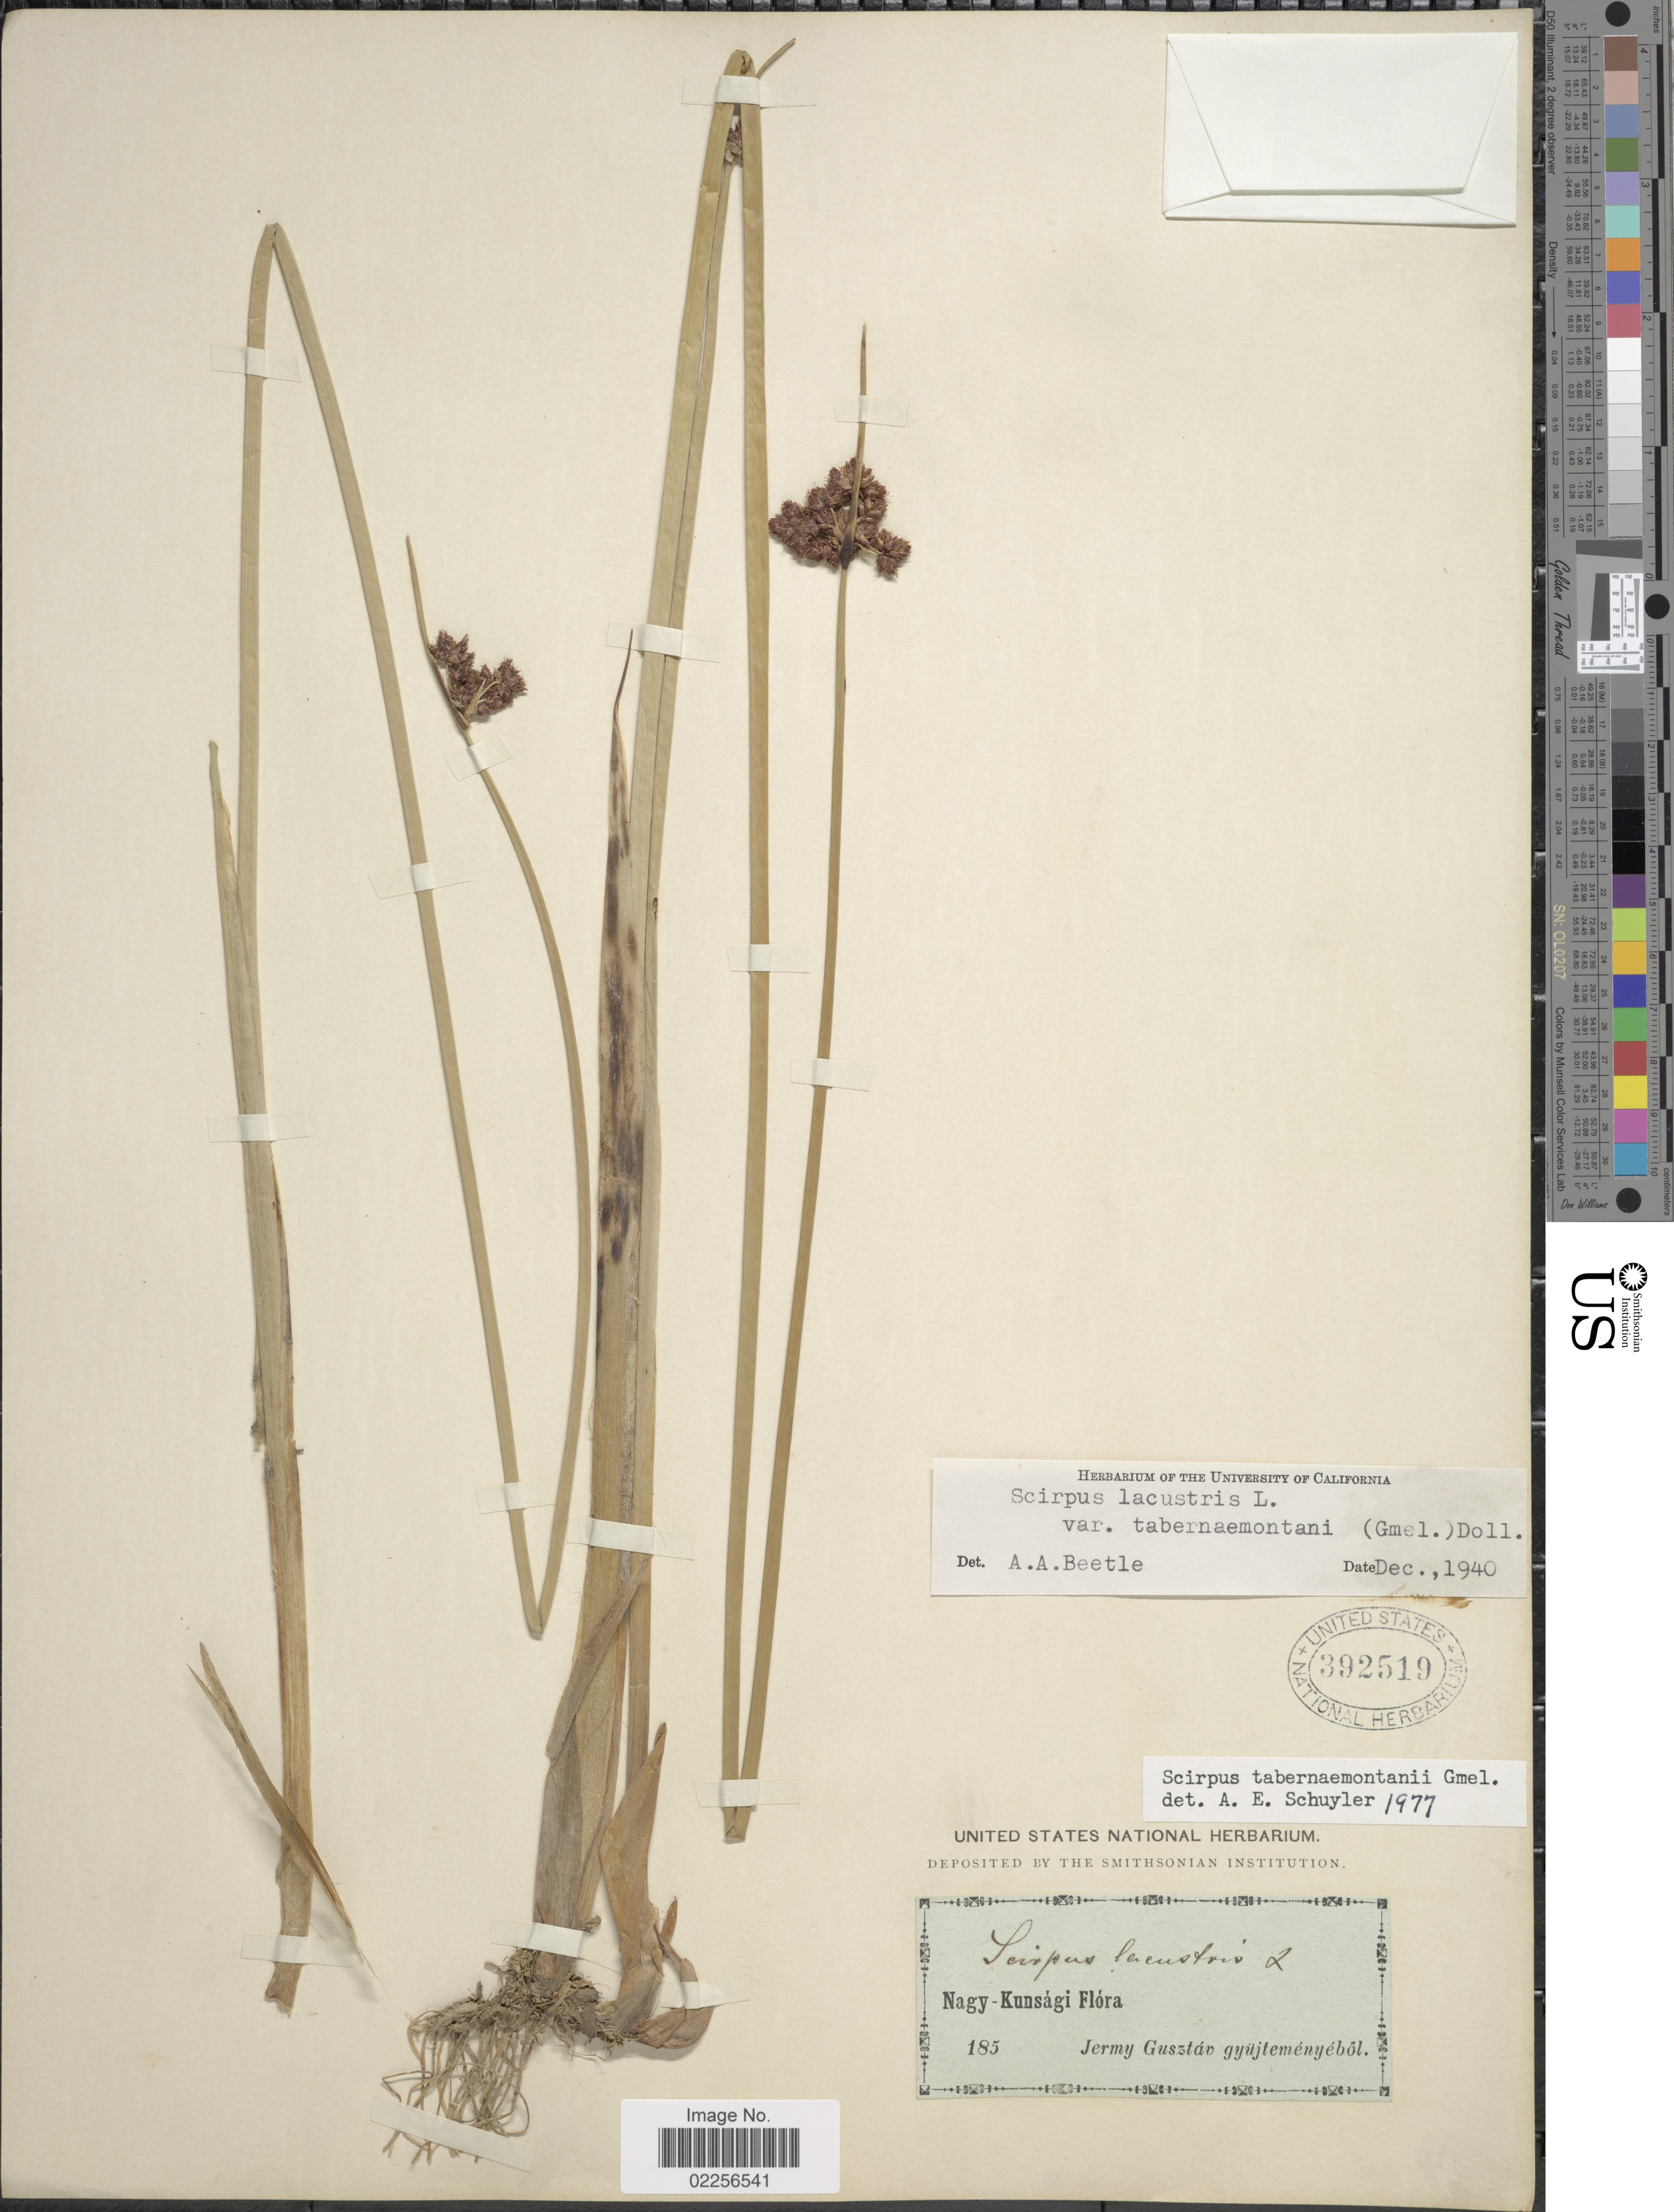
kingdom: Plantae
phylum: Tracheophyta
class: Liliopsida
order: Poales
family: Cyperaceae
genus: Schoenoplectus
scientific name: Schoenoplectus tabernaemontani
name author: (C.C. Gmel.) Palla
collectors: G. Jermy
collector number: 185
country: Hungary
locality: Nagy-Kunsagi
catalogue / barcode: US 392519